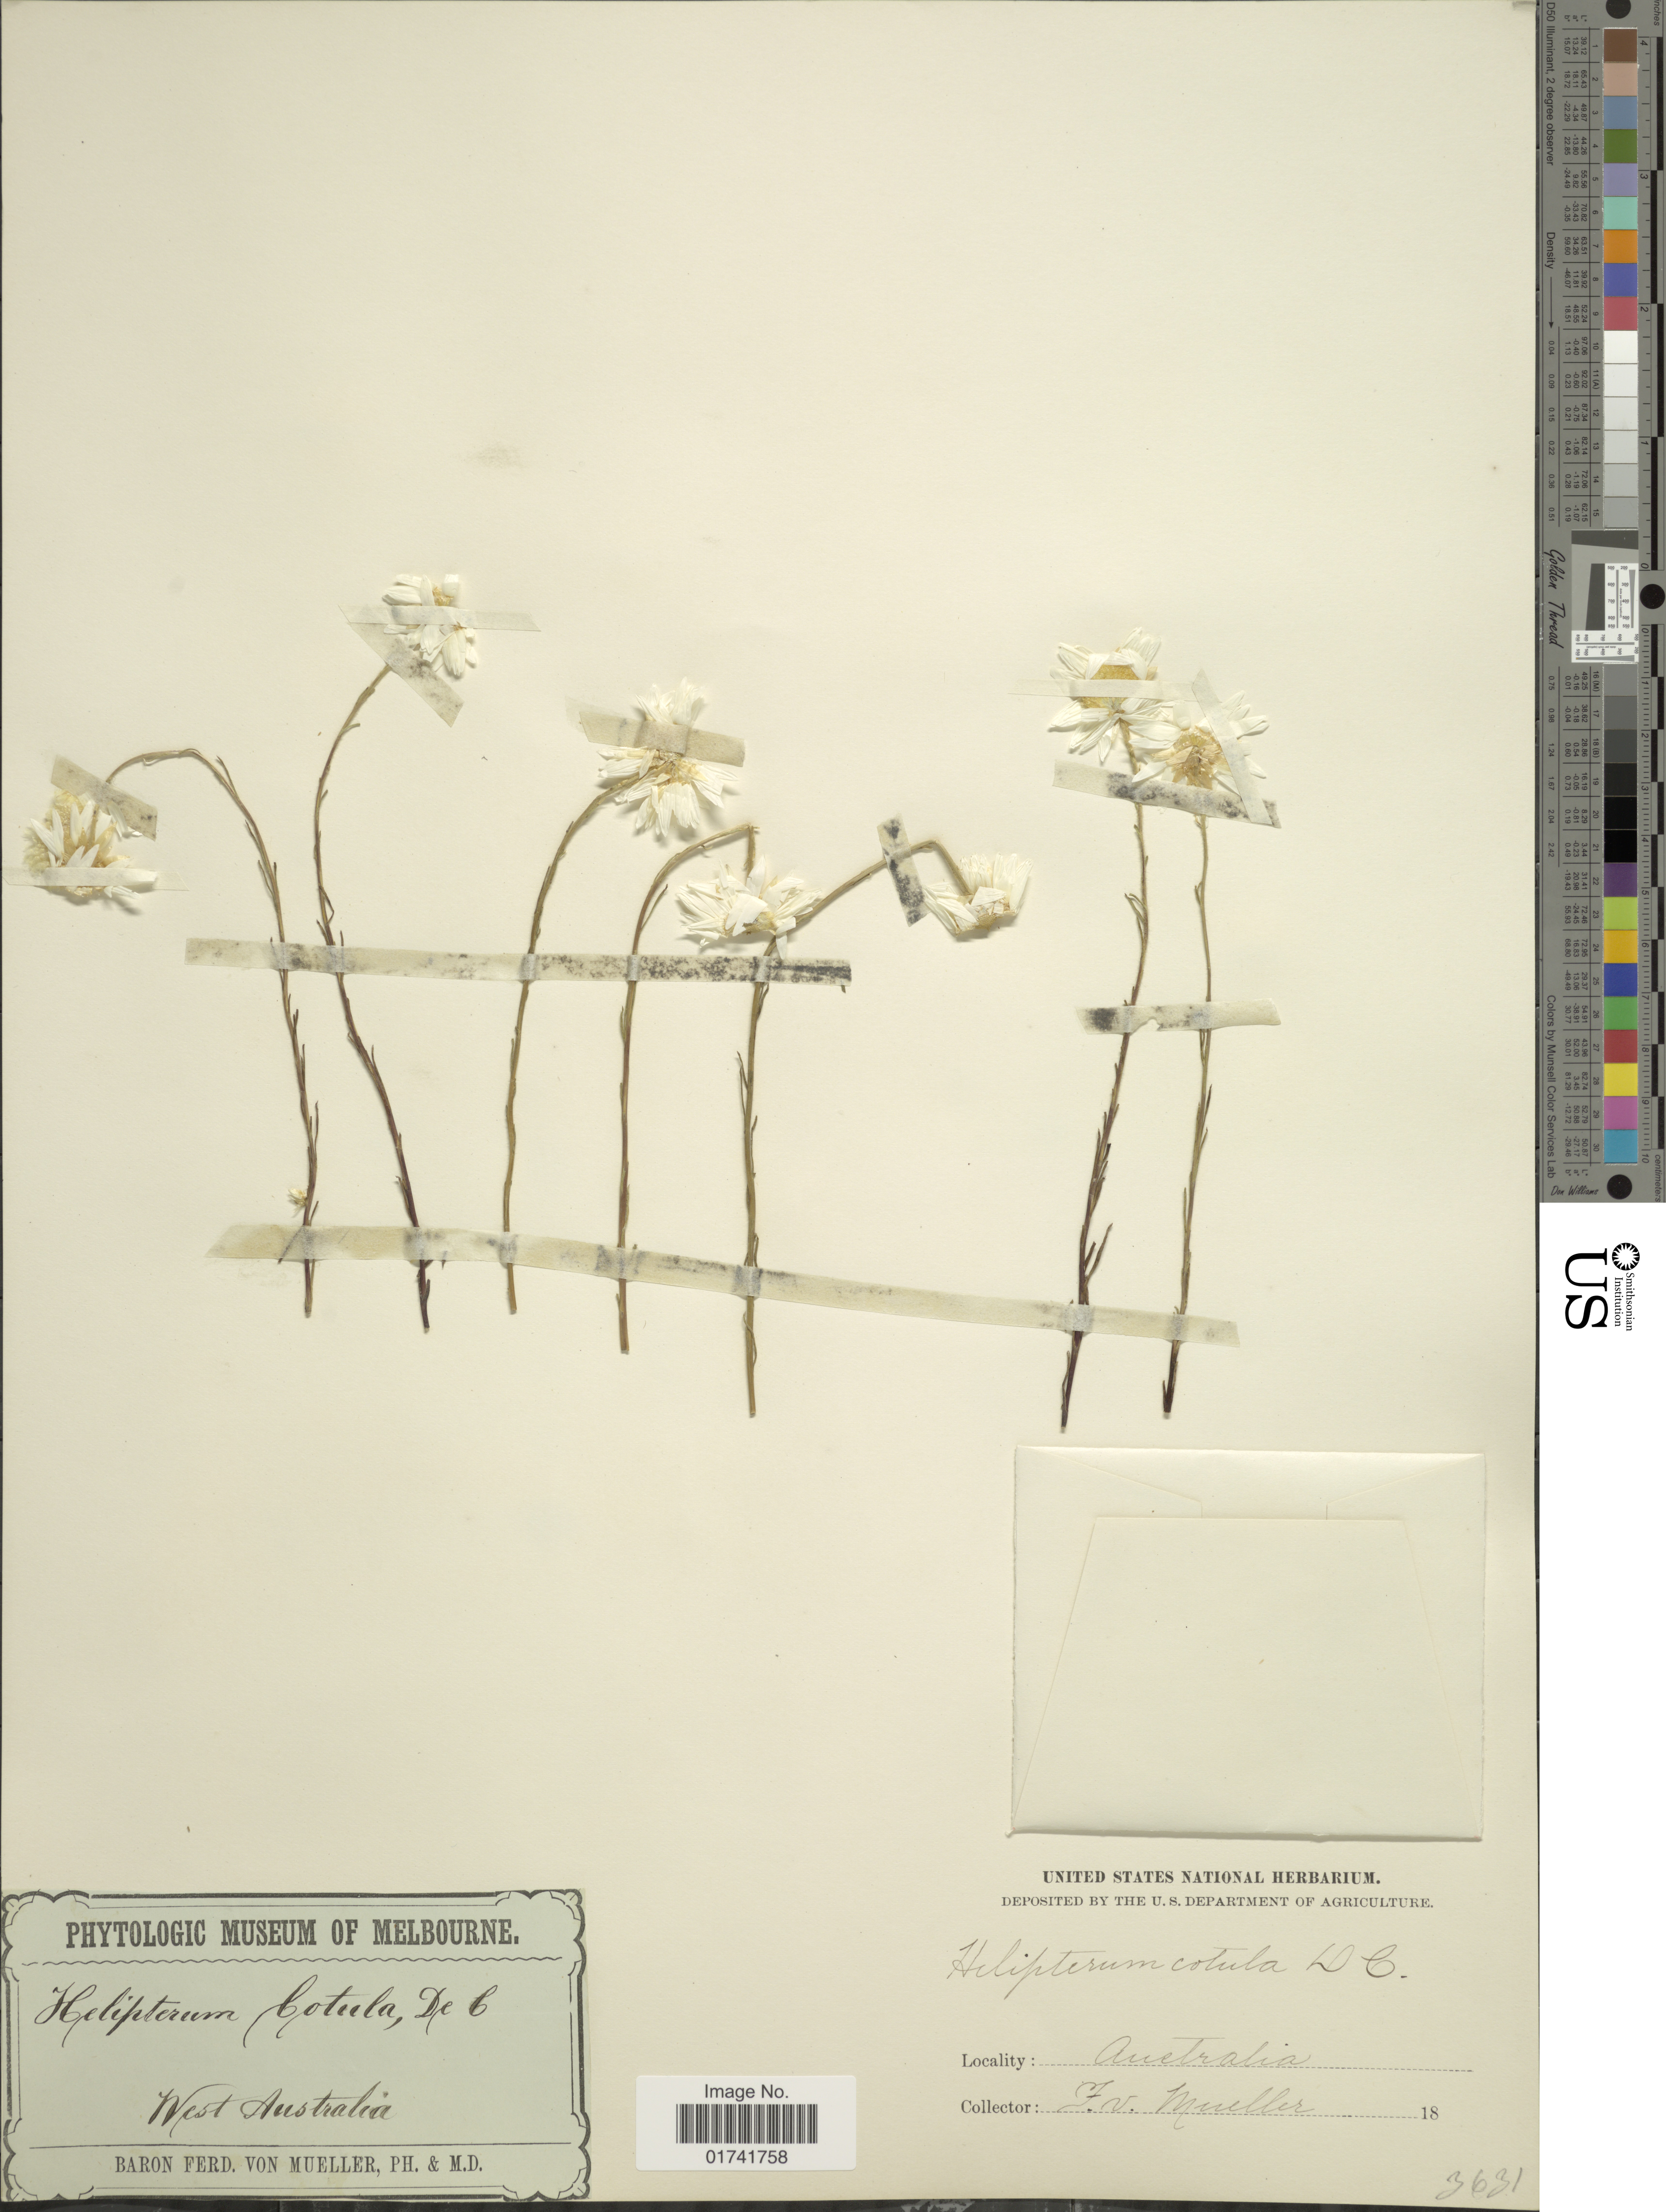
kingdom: Plantae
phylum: Tracheophyta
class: Magnoliopsida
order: Asterales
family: Asteraceae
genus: Hyalosperma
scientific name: Hyalosperma cotula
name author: (Benth.) Paul G. Wilson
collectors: F. von Mueller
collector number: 3631?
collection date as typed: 18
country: Australia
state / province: Western Australia